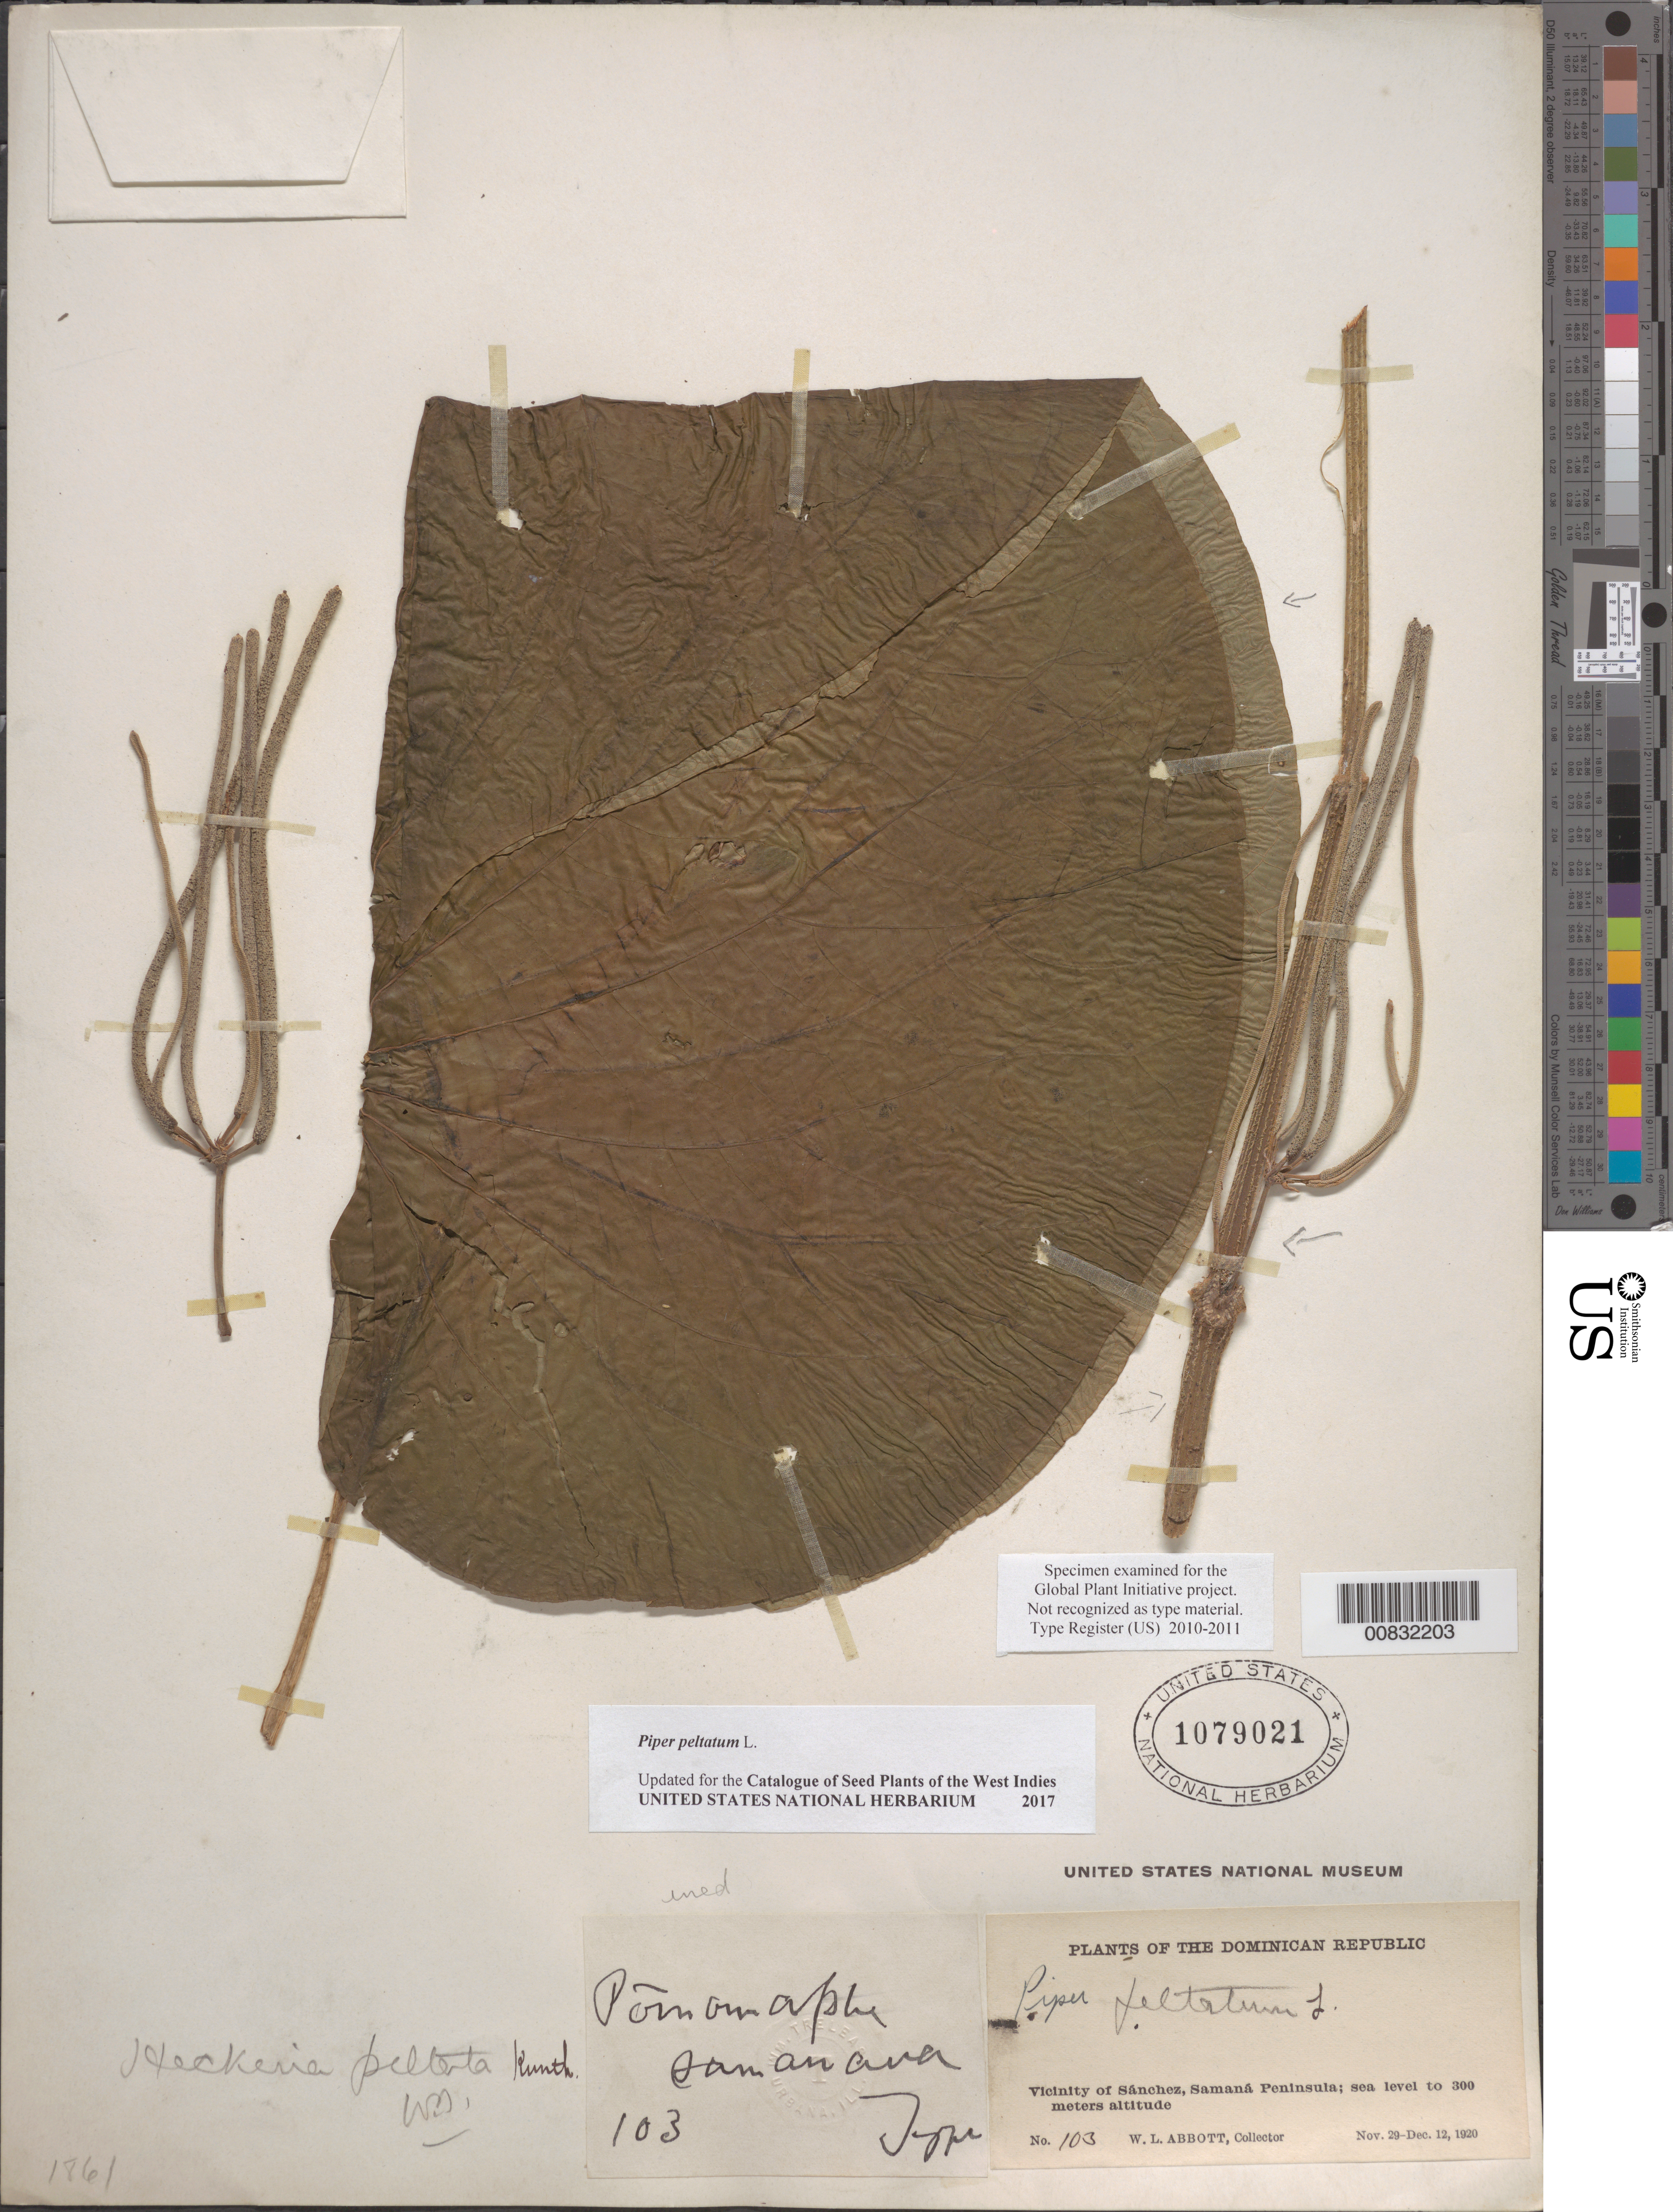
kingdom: Plantae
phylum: Tracheophyta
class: Magnoliopsida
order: Piperales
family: Piperaceae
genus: Piper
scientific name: Piper peltatum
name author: L.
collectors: W. L. Abbott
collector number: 103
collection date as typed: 29 Nov 1920 to 12 Dec 1920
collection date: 1920-11-29/1920-12-12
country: Dominican Republic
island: Hispaniola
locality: Vicinity of Sánchez, Samaná Peninsula.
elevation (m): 0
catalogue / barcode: US 1079021